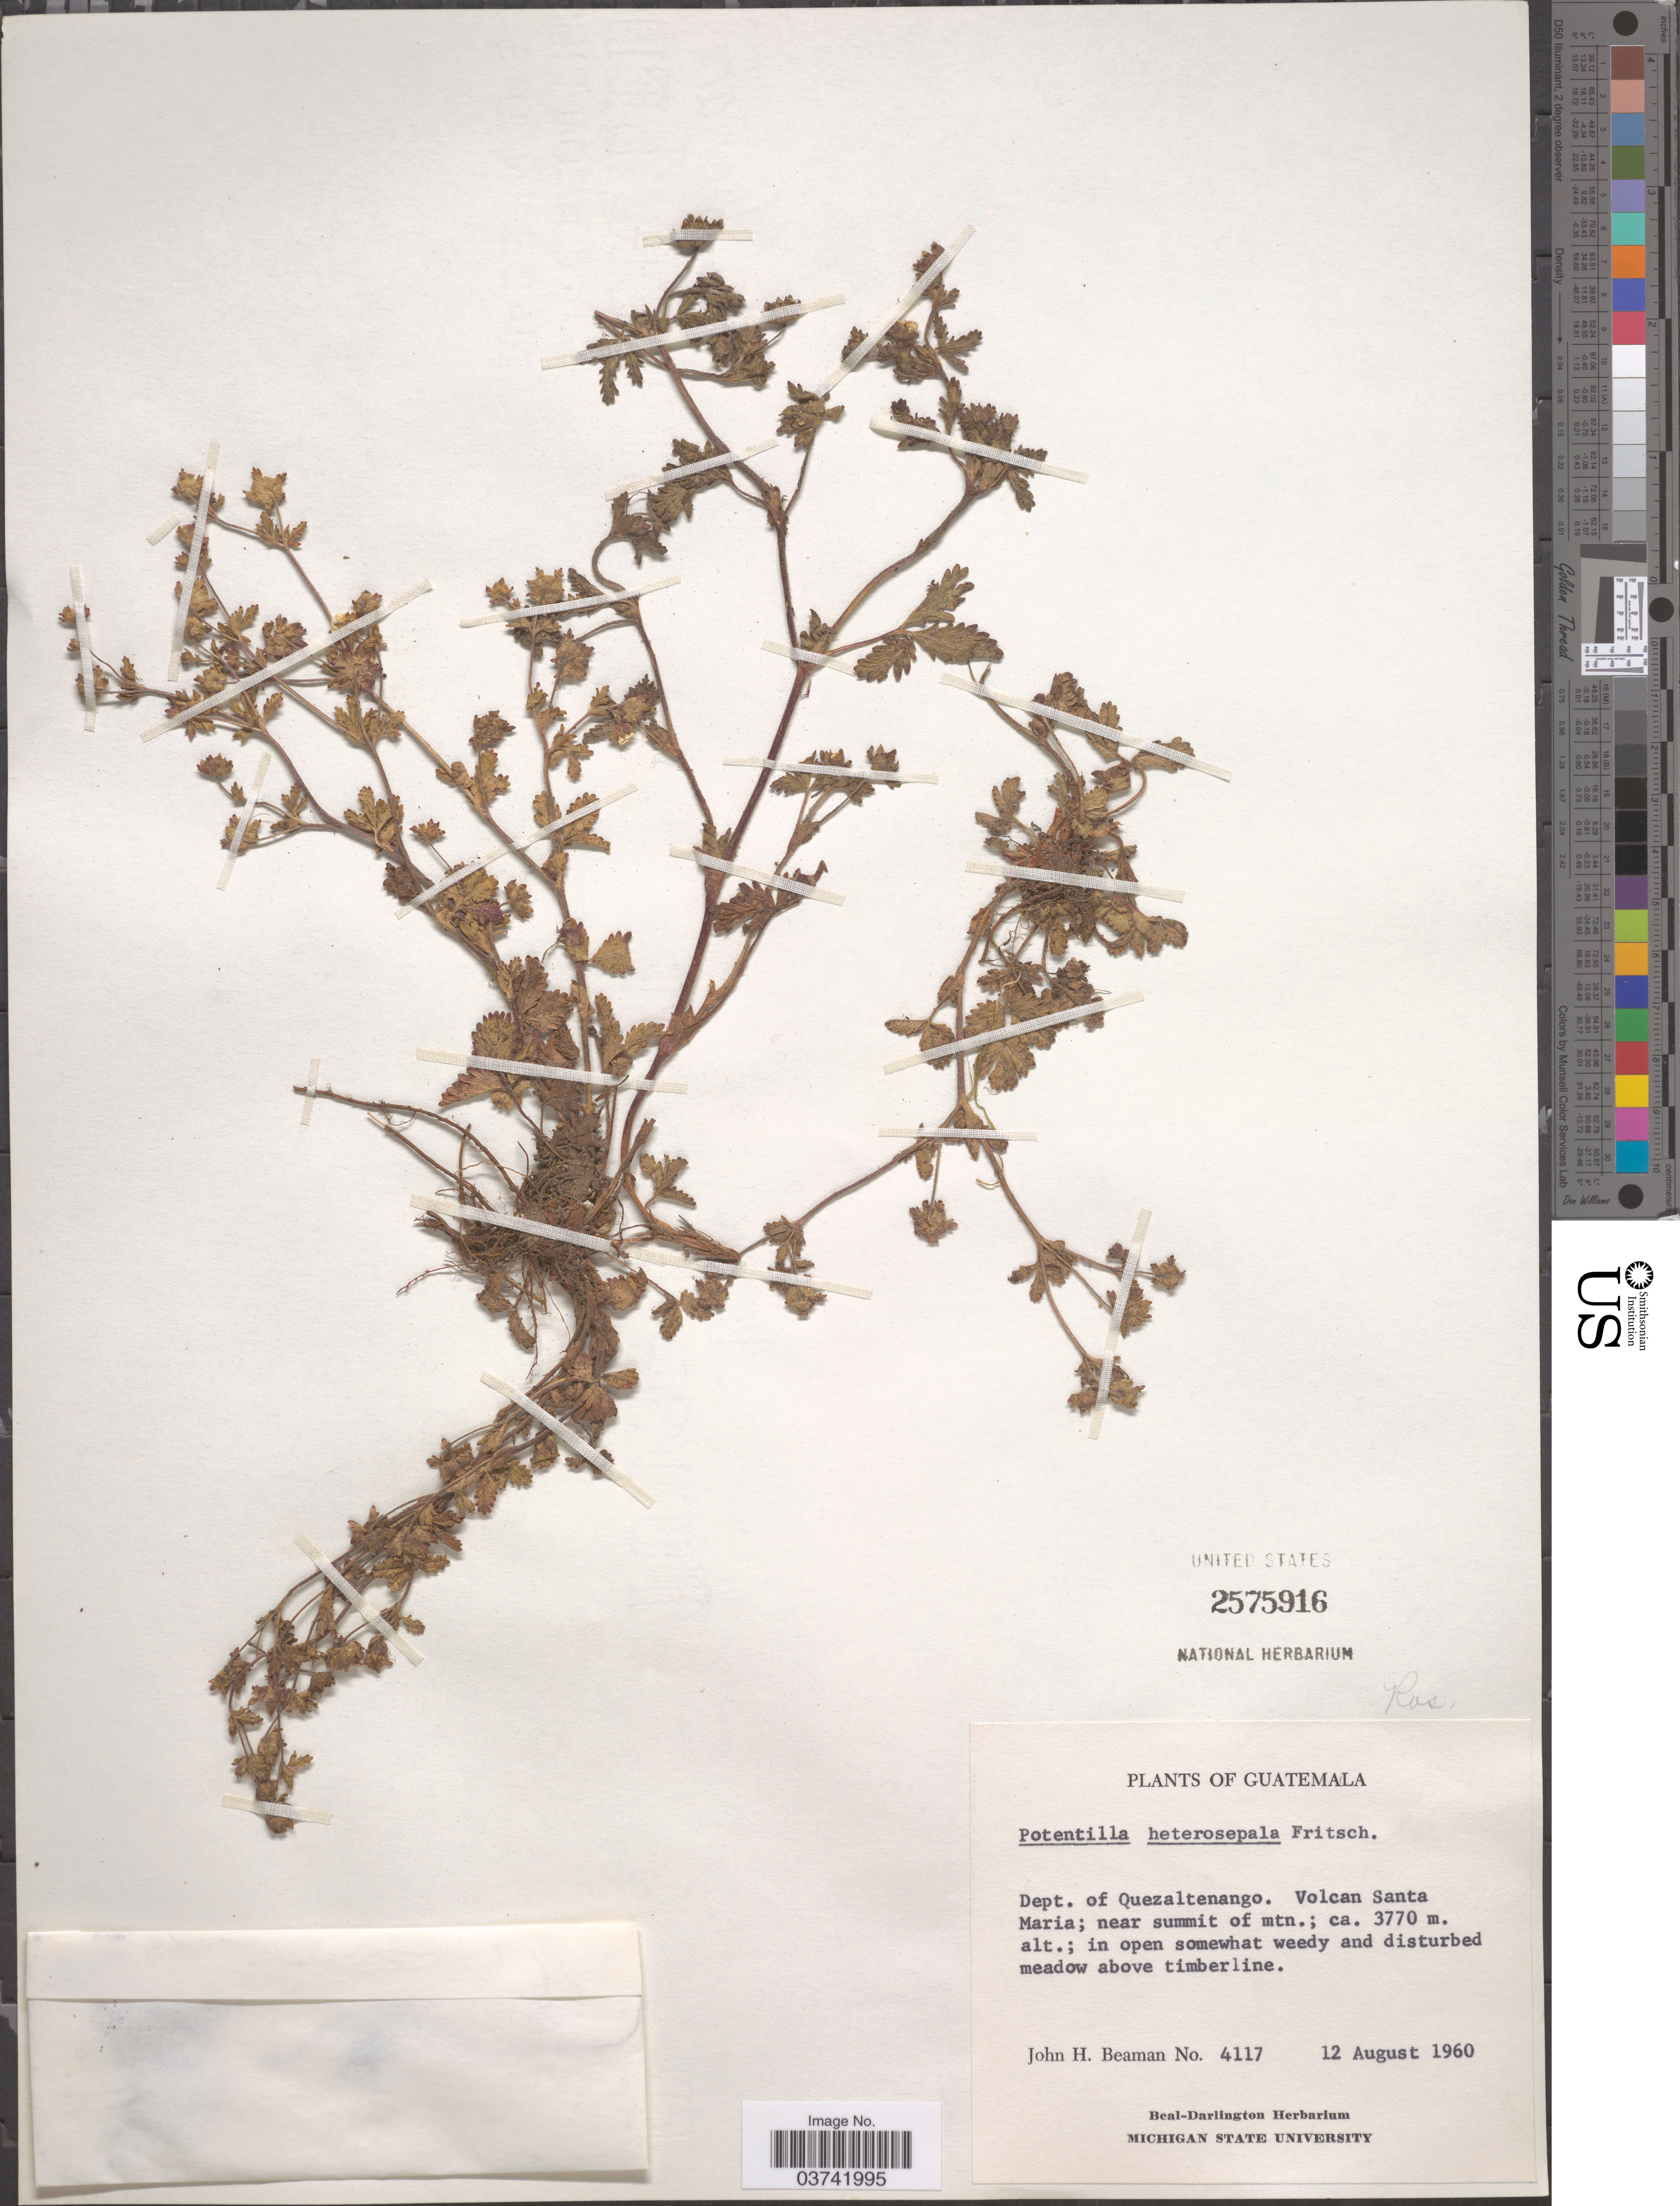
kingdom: Plantae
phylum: Tracheophyta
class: Magnoliopsida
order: Rosales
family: Rosaceae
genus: Potentilla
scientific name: Potentilla heterosepala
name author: Fritsch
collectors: J. H. Beaman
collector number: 4117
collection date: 1960-08-12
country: Guatemala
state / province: Quetzaltenango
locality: Dept. of Quezaltenango. Volcan Santa Maria.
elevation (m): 3770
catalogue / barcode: US 2575916